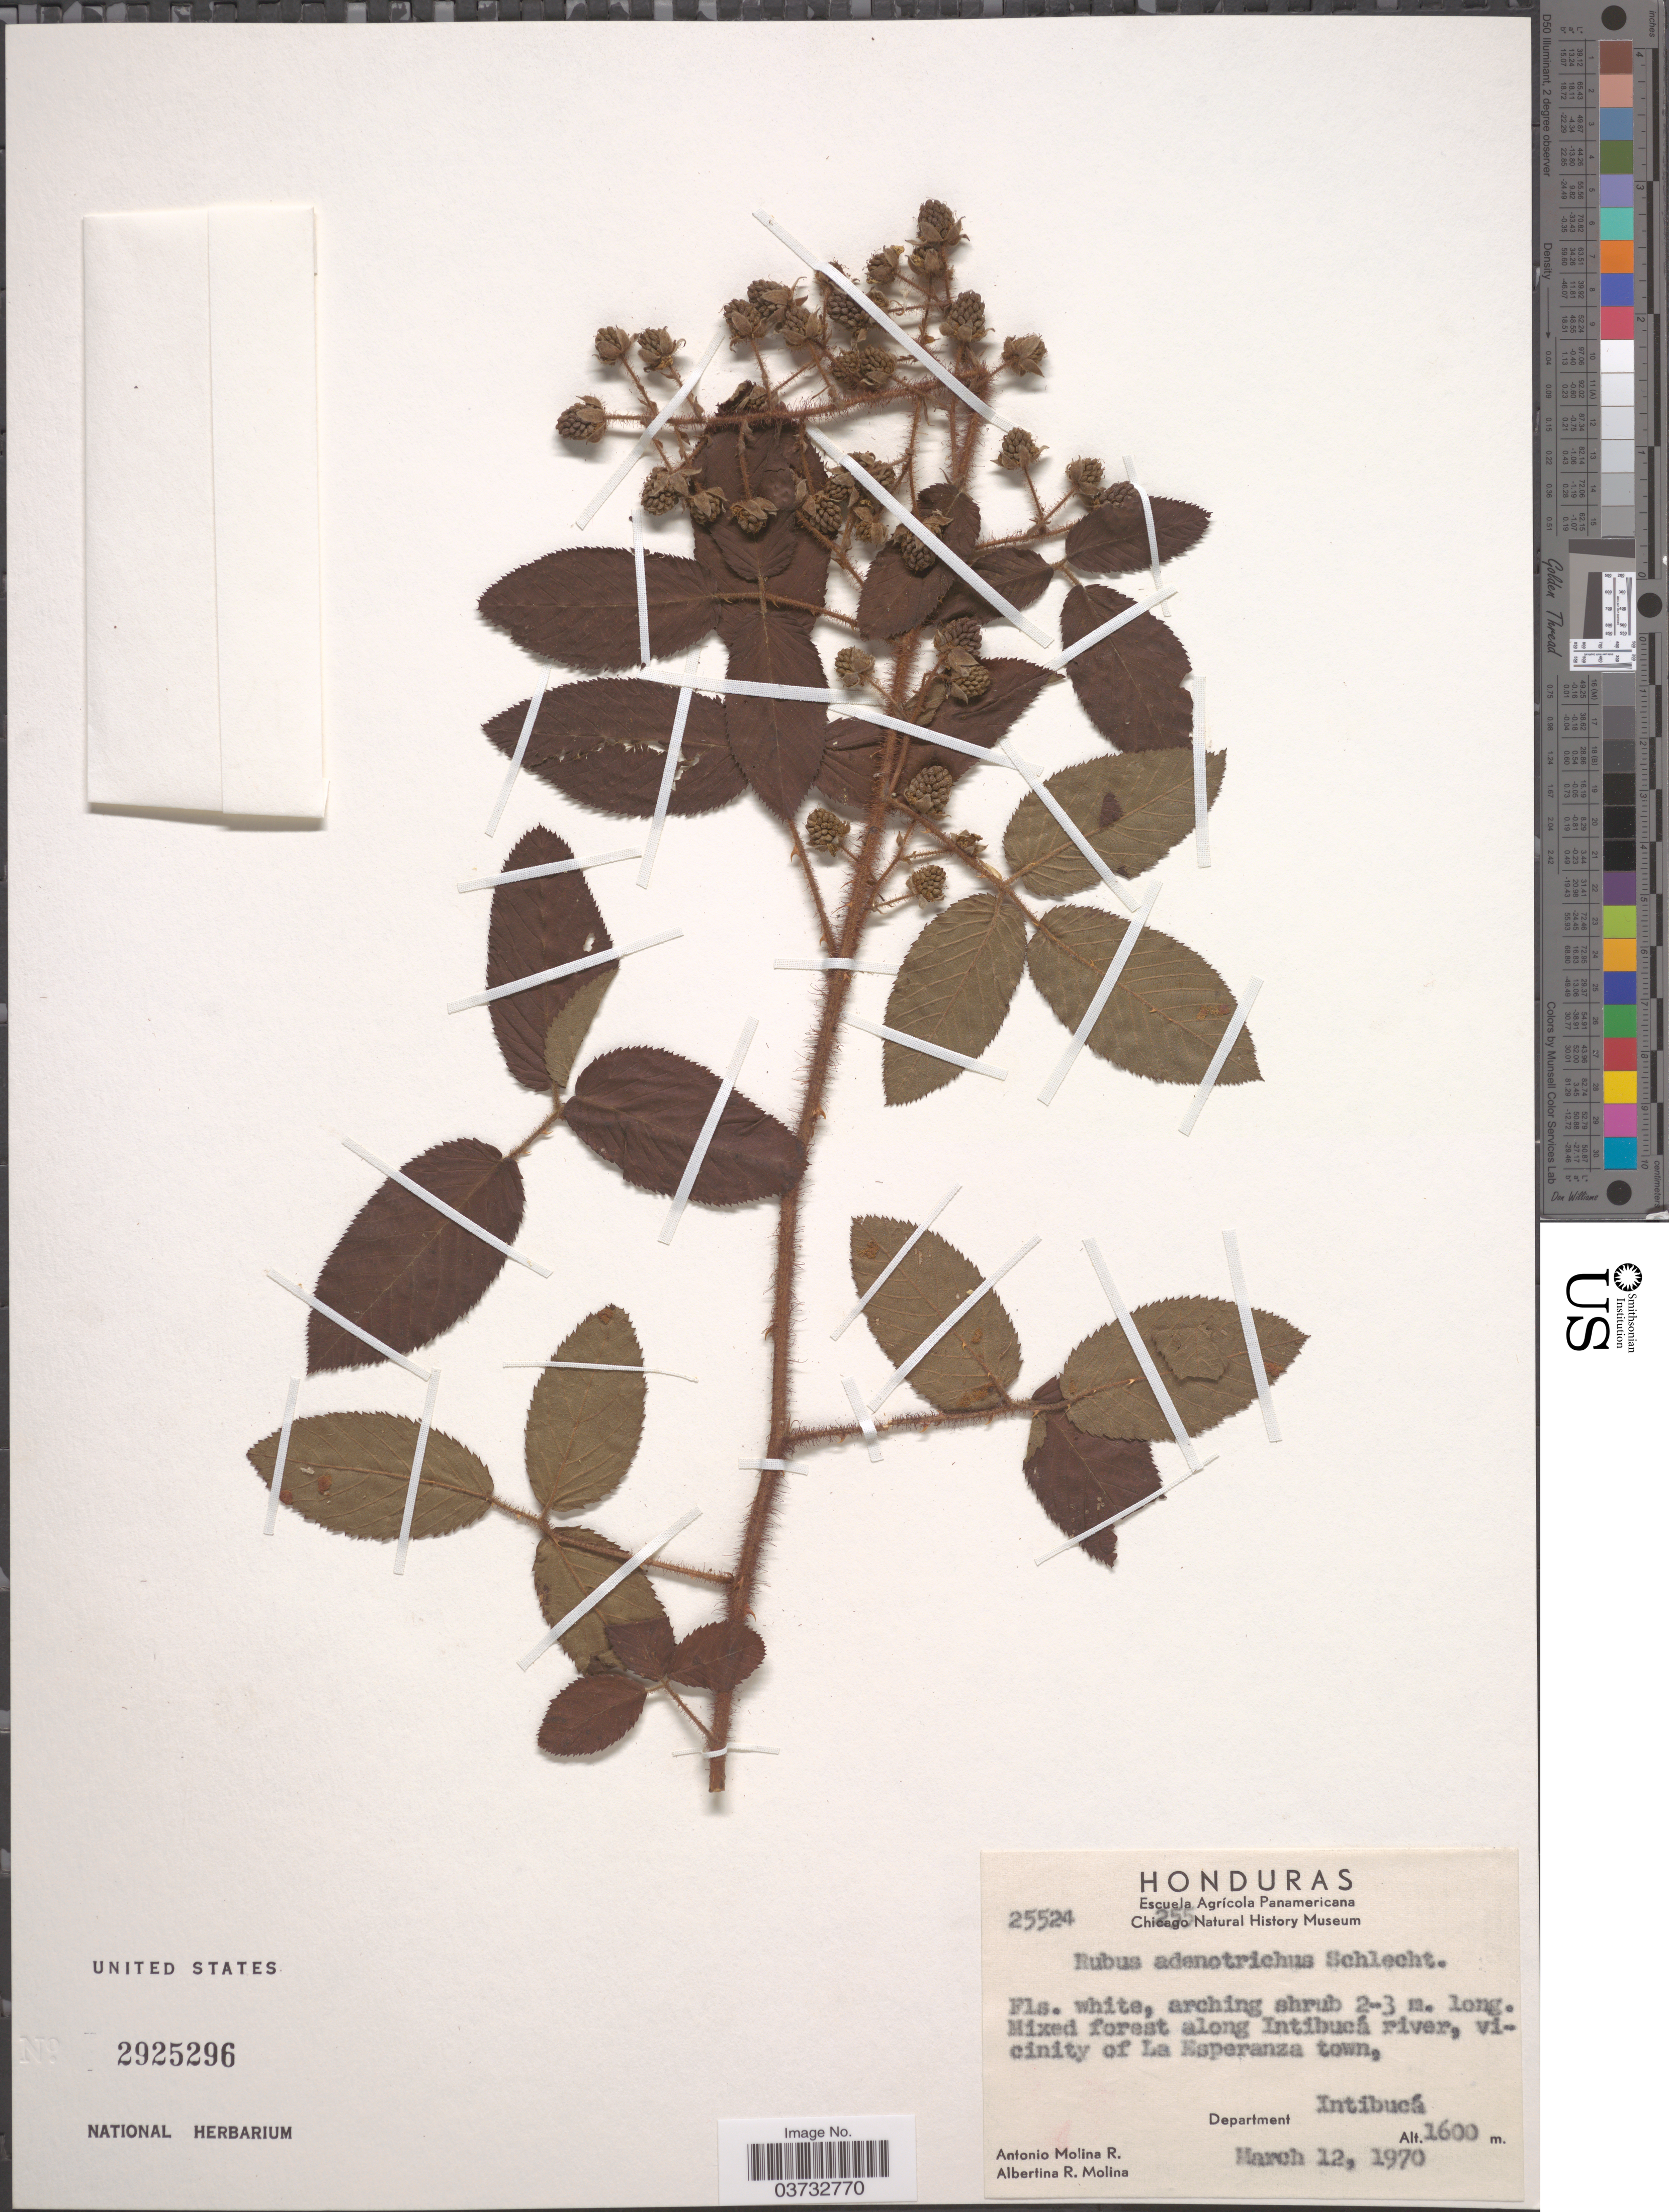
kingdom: Plantae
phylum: Tracheophyta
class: Magnoliopsida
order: Rosales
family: Rosaceae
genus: Rubus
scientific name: Rubus adenotrichos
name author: Schltdl.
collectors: A. Molina R. & A. R. Molina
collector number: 25524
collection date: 1970-03-12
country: Honduras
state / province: Intibuca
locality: Mixed forest along Intibucá river, vicinity of La Esperanza town, Department Intibucá.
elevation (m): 1600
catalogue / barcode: US 2925296